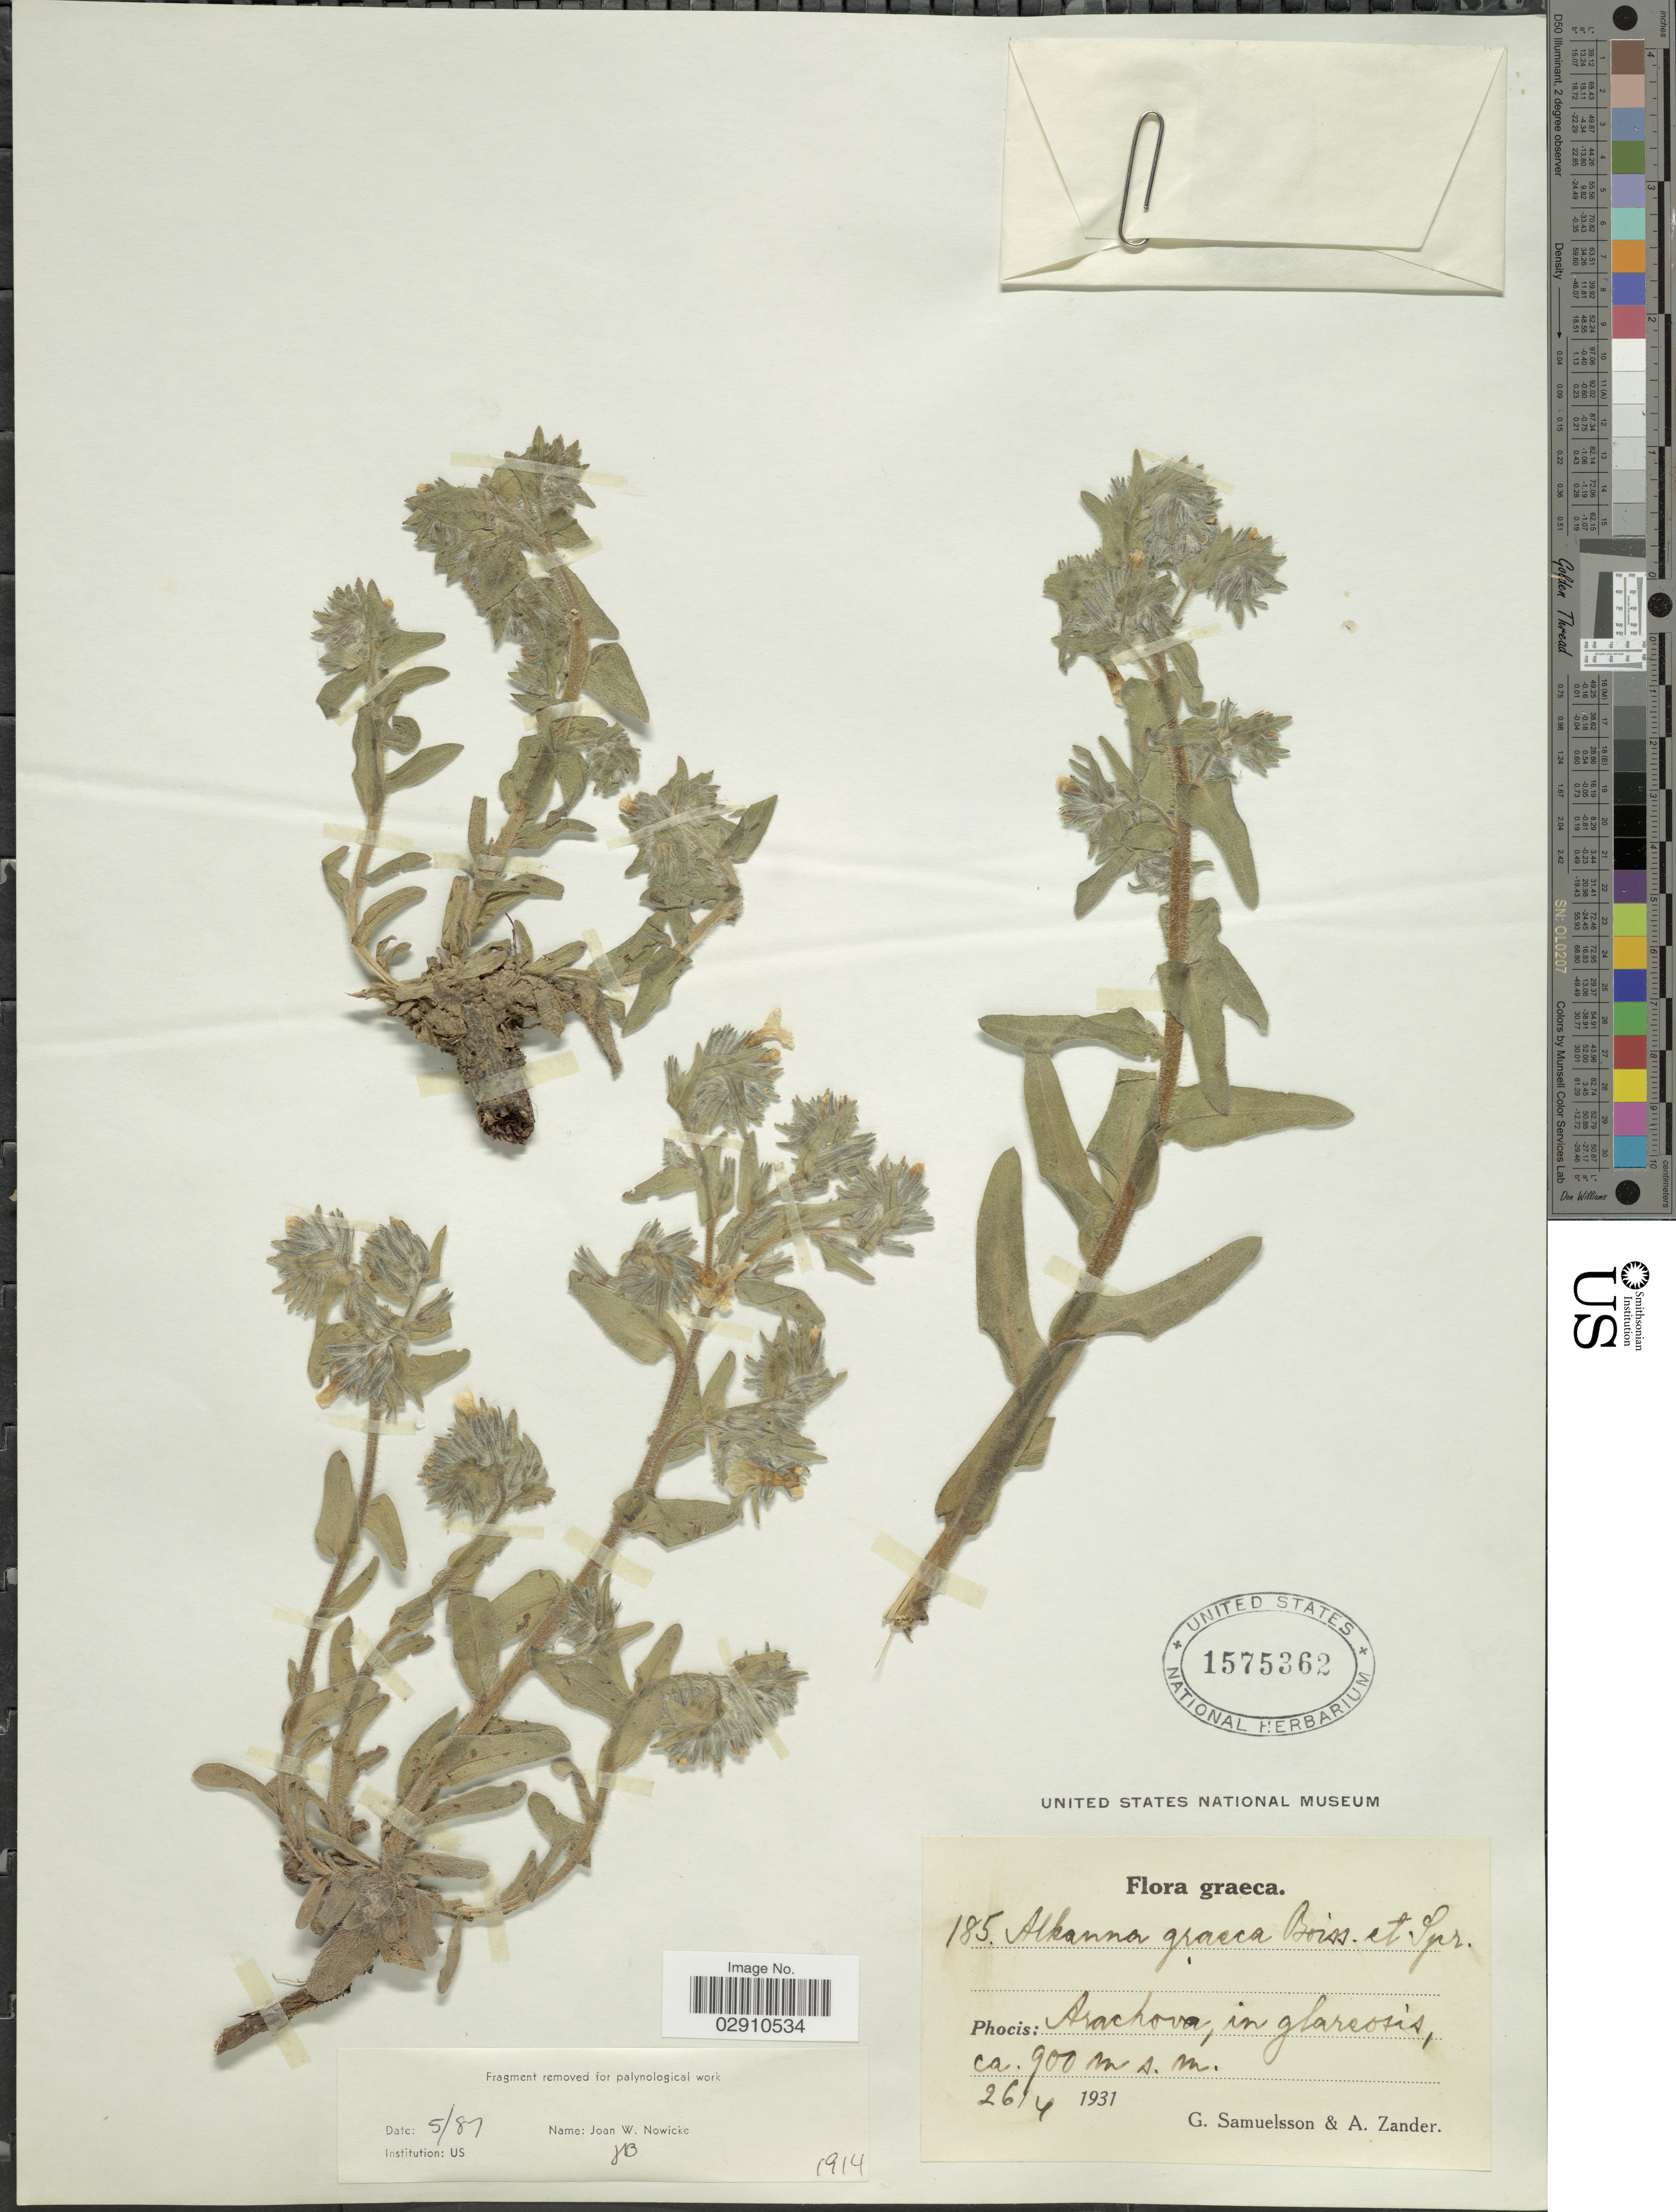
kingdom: Plantae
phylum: Tracheophyta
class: Magnoliopsida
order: Boraginales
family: Boraginaceae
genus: Alkanna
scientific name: Alkanna graeca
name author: Boiss. & Spruner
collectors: G. Samuelsson & A. Zander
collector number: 185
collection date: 1931-04-26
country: Greece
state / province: Thessaly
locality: Phocis: Arachova, in glareosis.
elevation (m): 900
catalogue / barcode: US 1575362